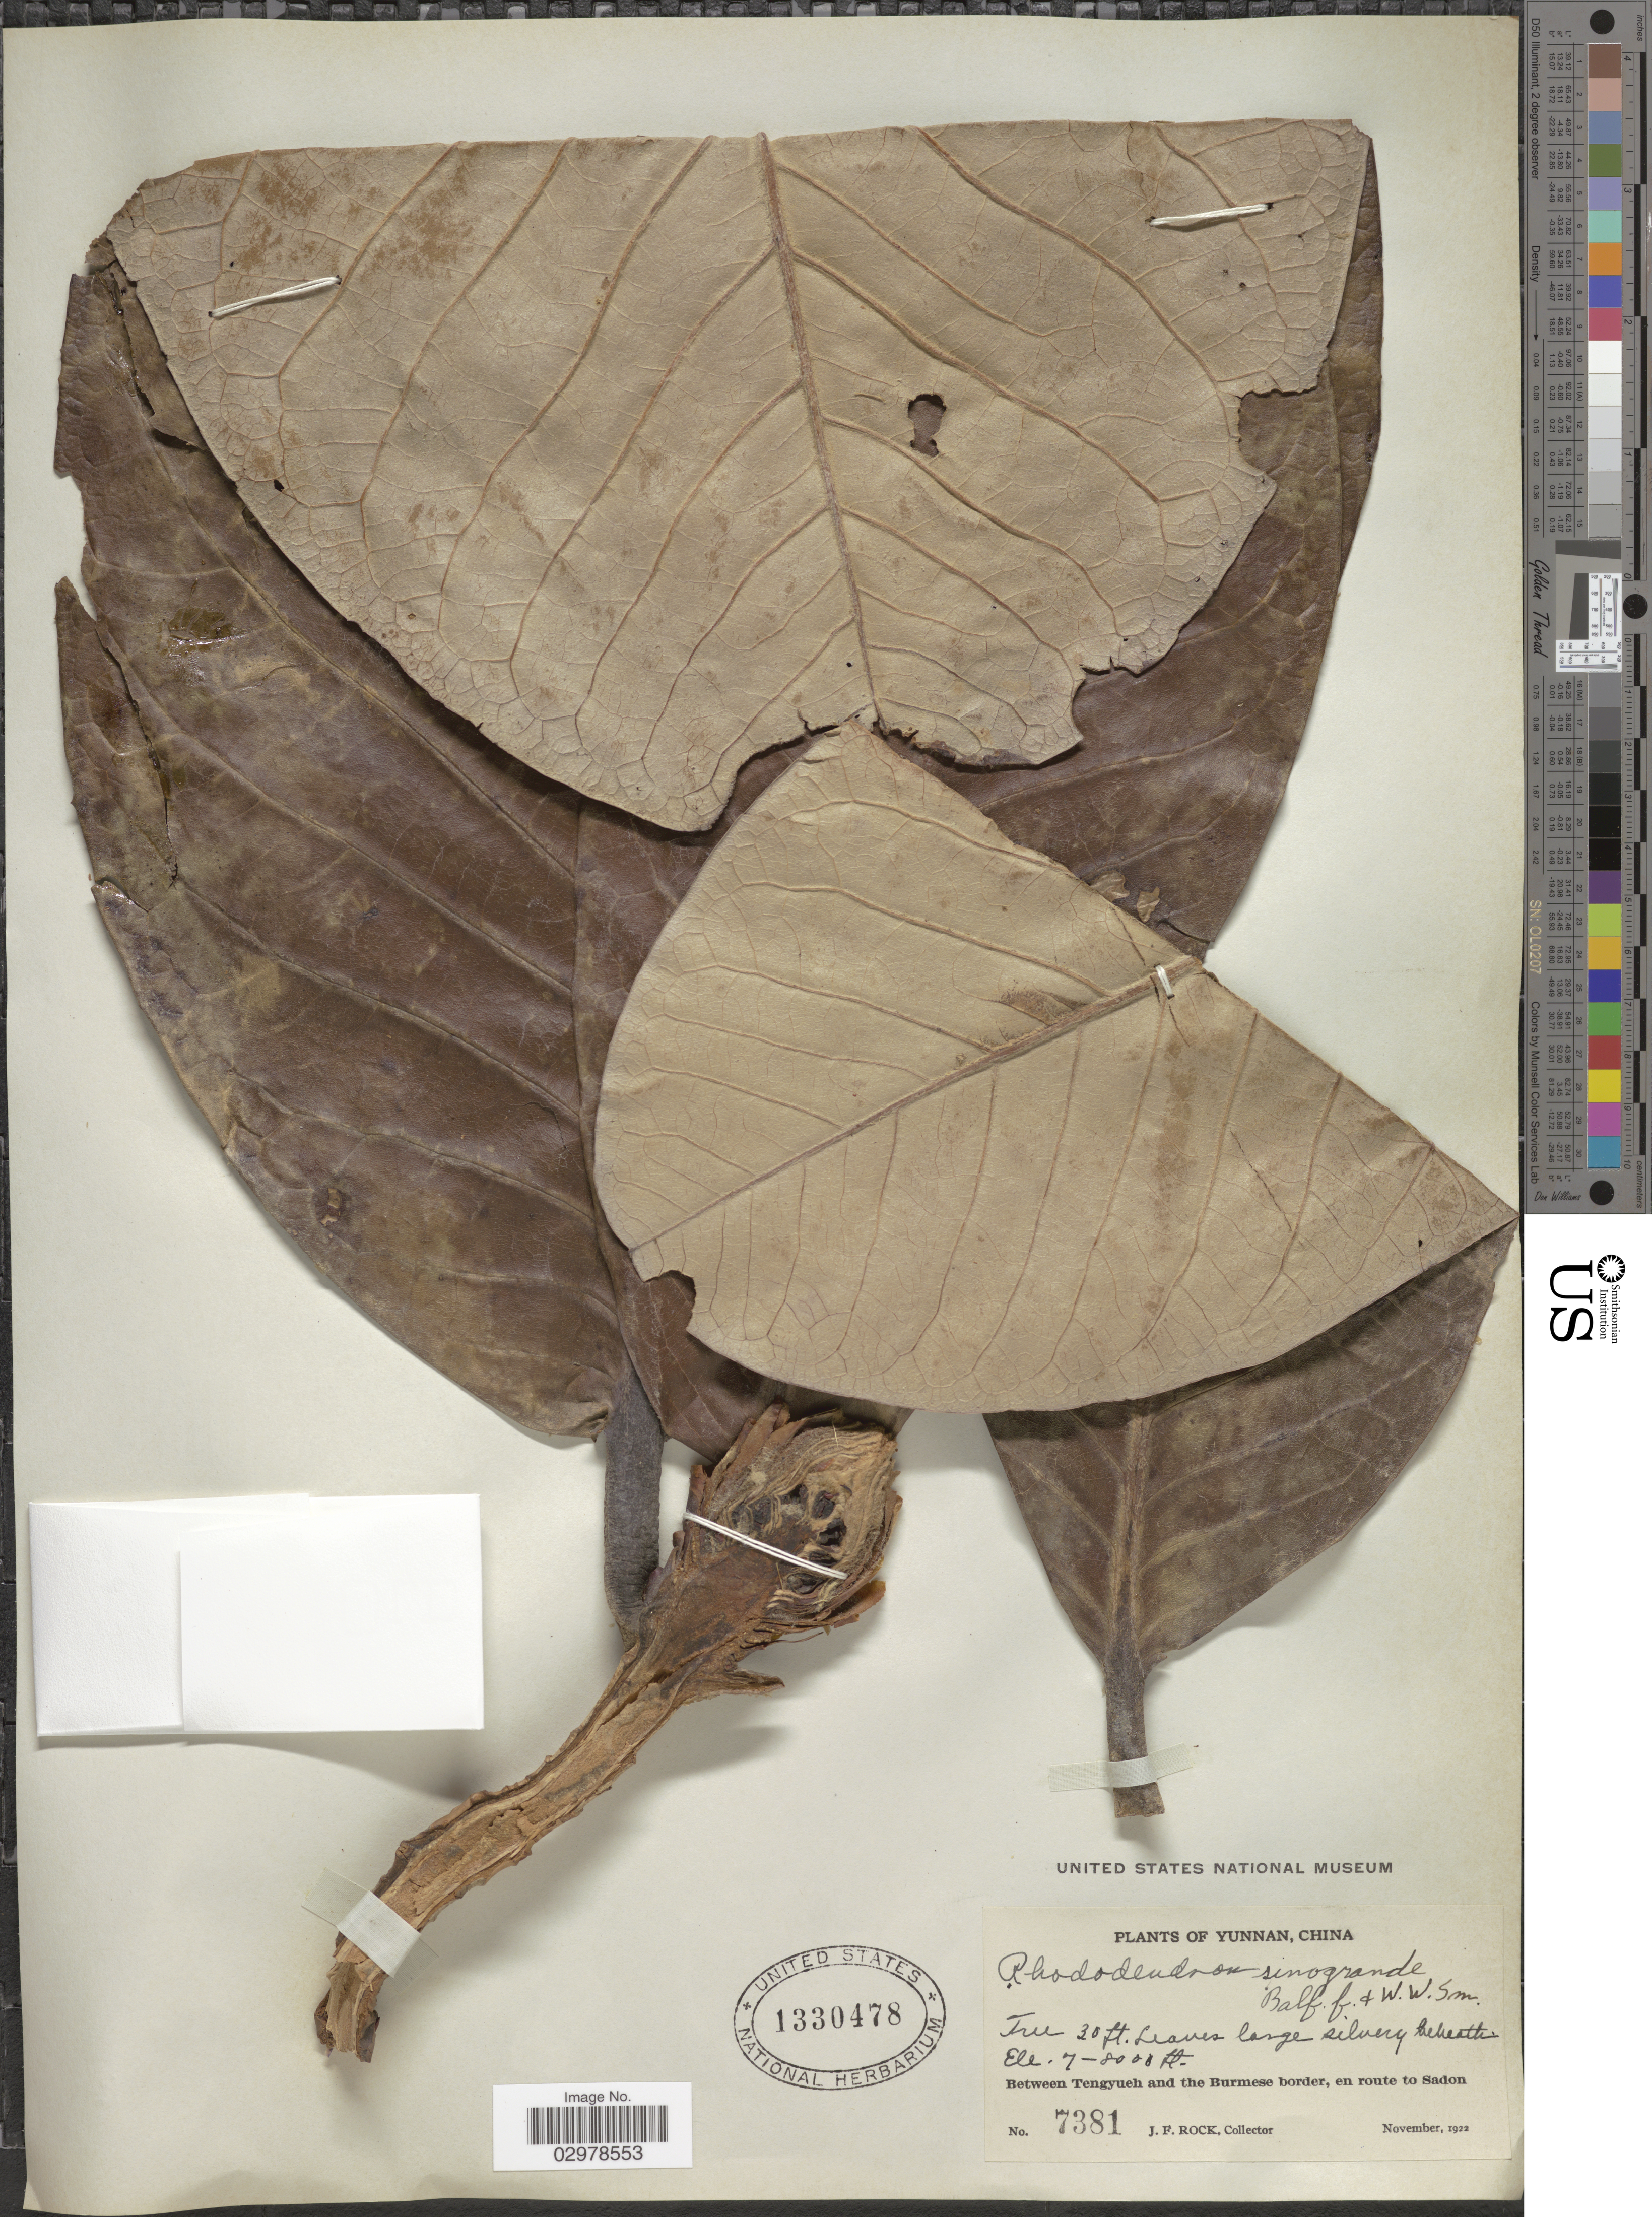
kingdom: Plantae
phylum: Tracheophyta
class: Magnoliopsida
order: Ericales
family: Ericaceae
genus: Rhododendron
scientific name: Rhododendron sinogrande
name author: Balf. f. & W.W. Sm.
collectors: J. Rock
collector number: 7381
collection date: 1922-11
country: China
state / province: Yunnan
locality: Between Tengyueh and the Burmese border, en route to Sadon.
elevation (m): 2134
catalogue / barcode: US 1330478